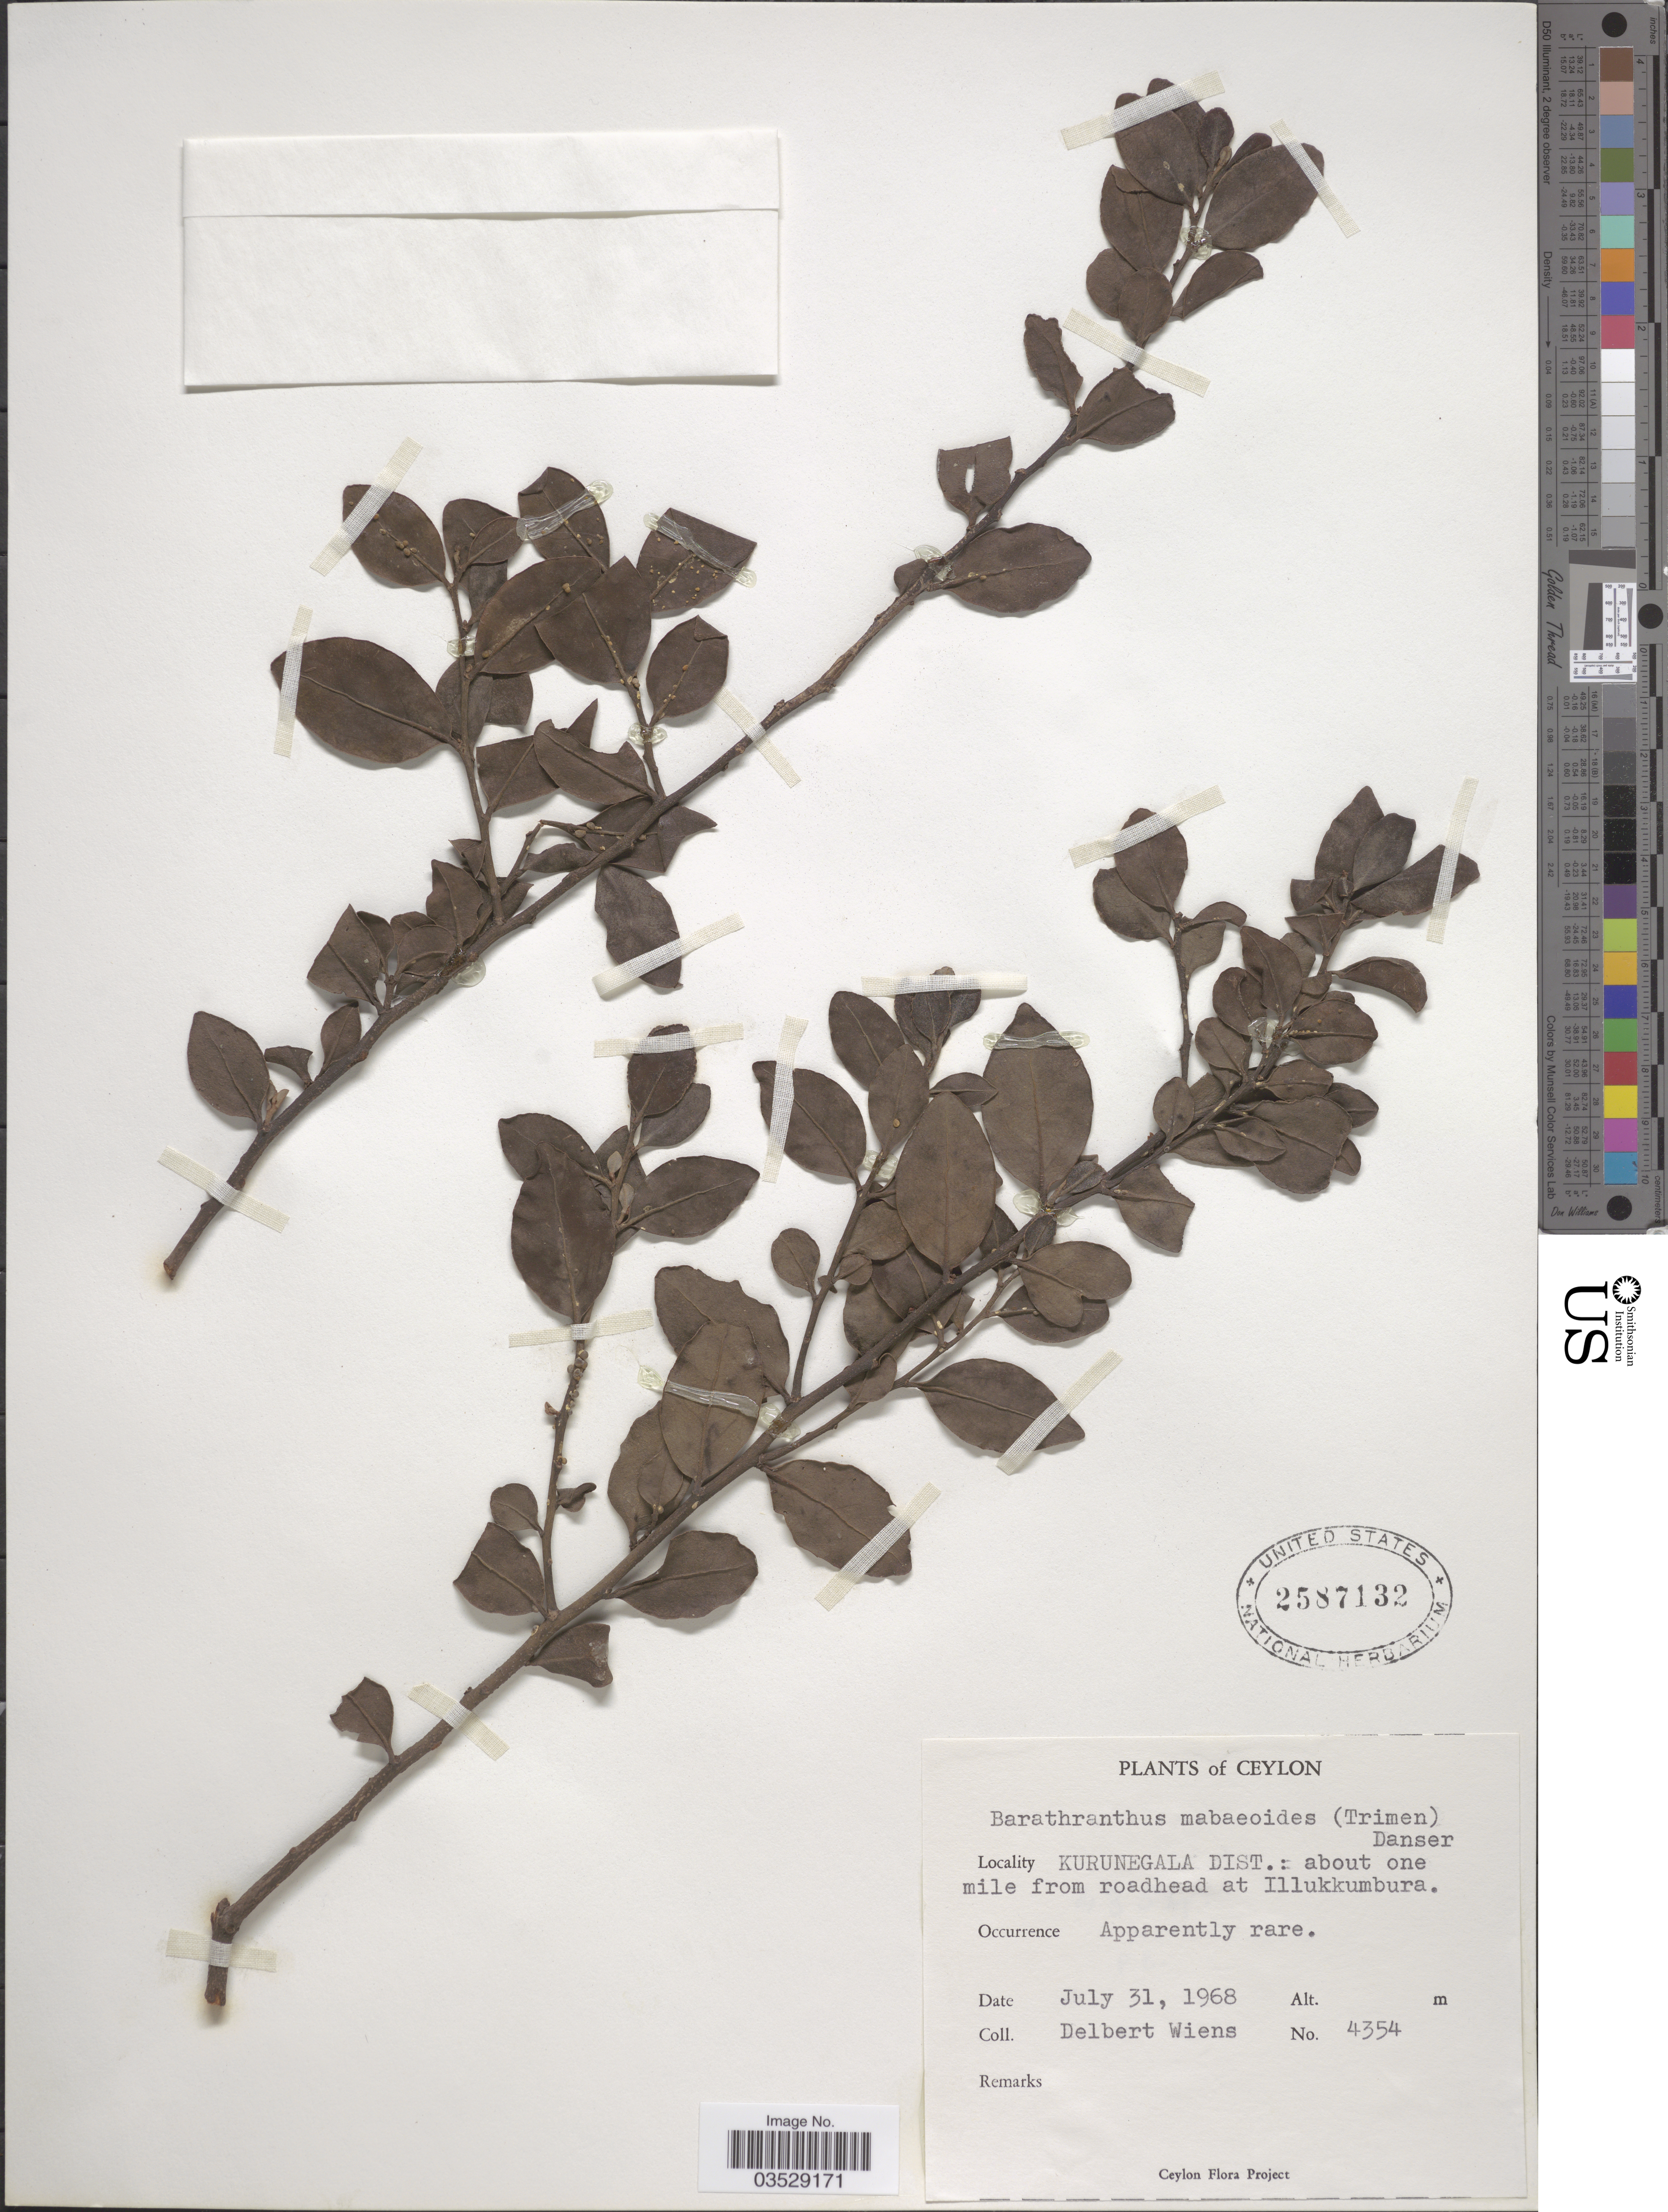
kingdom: Plantae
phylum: Tracheophyta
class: Magnoliopsida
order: Santalales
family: Loranthaceae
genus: Barathranthus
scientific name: Barathranthus mabioides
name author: (Thwaites) Danser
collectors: D. Wiens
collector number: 4354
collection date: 1968-07-31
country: Sri Lanka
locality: Ceylon. Kurunegala Dist.: about one mile from roadhead at Illukkumbura.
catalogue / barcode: US 2587132